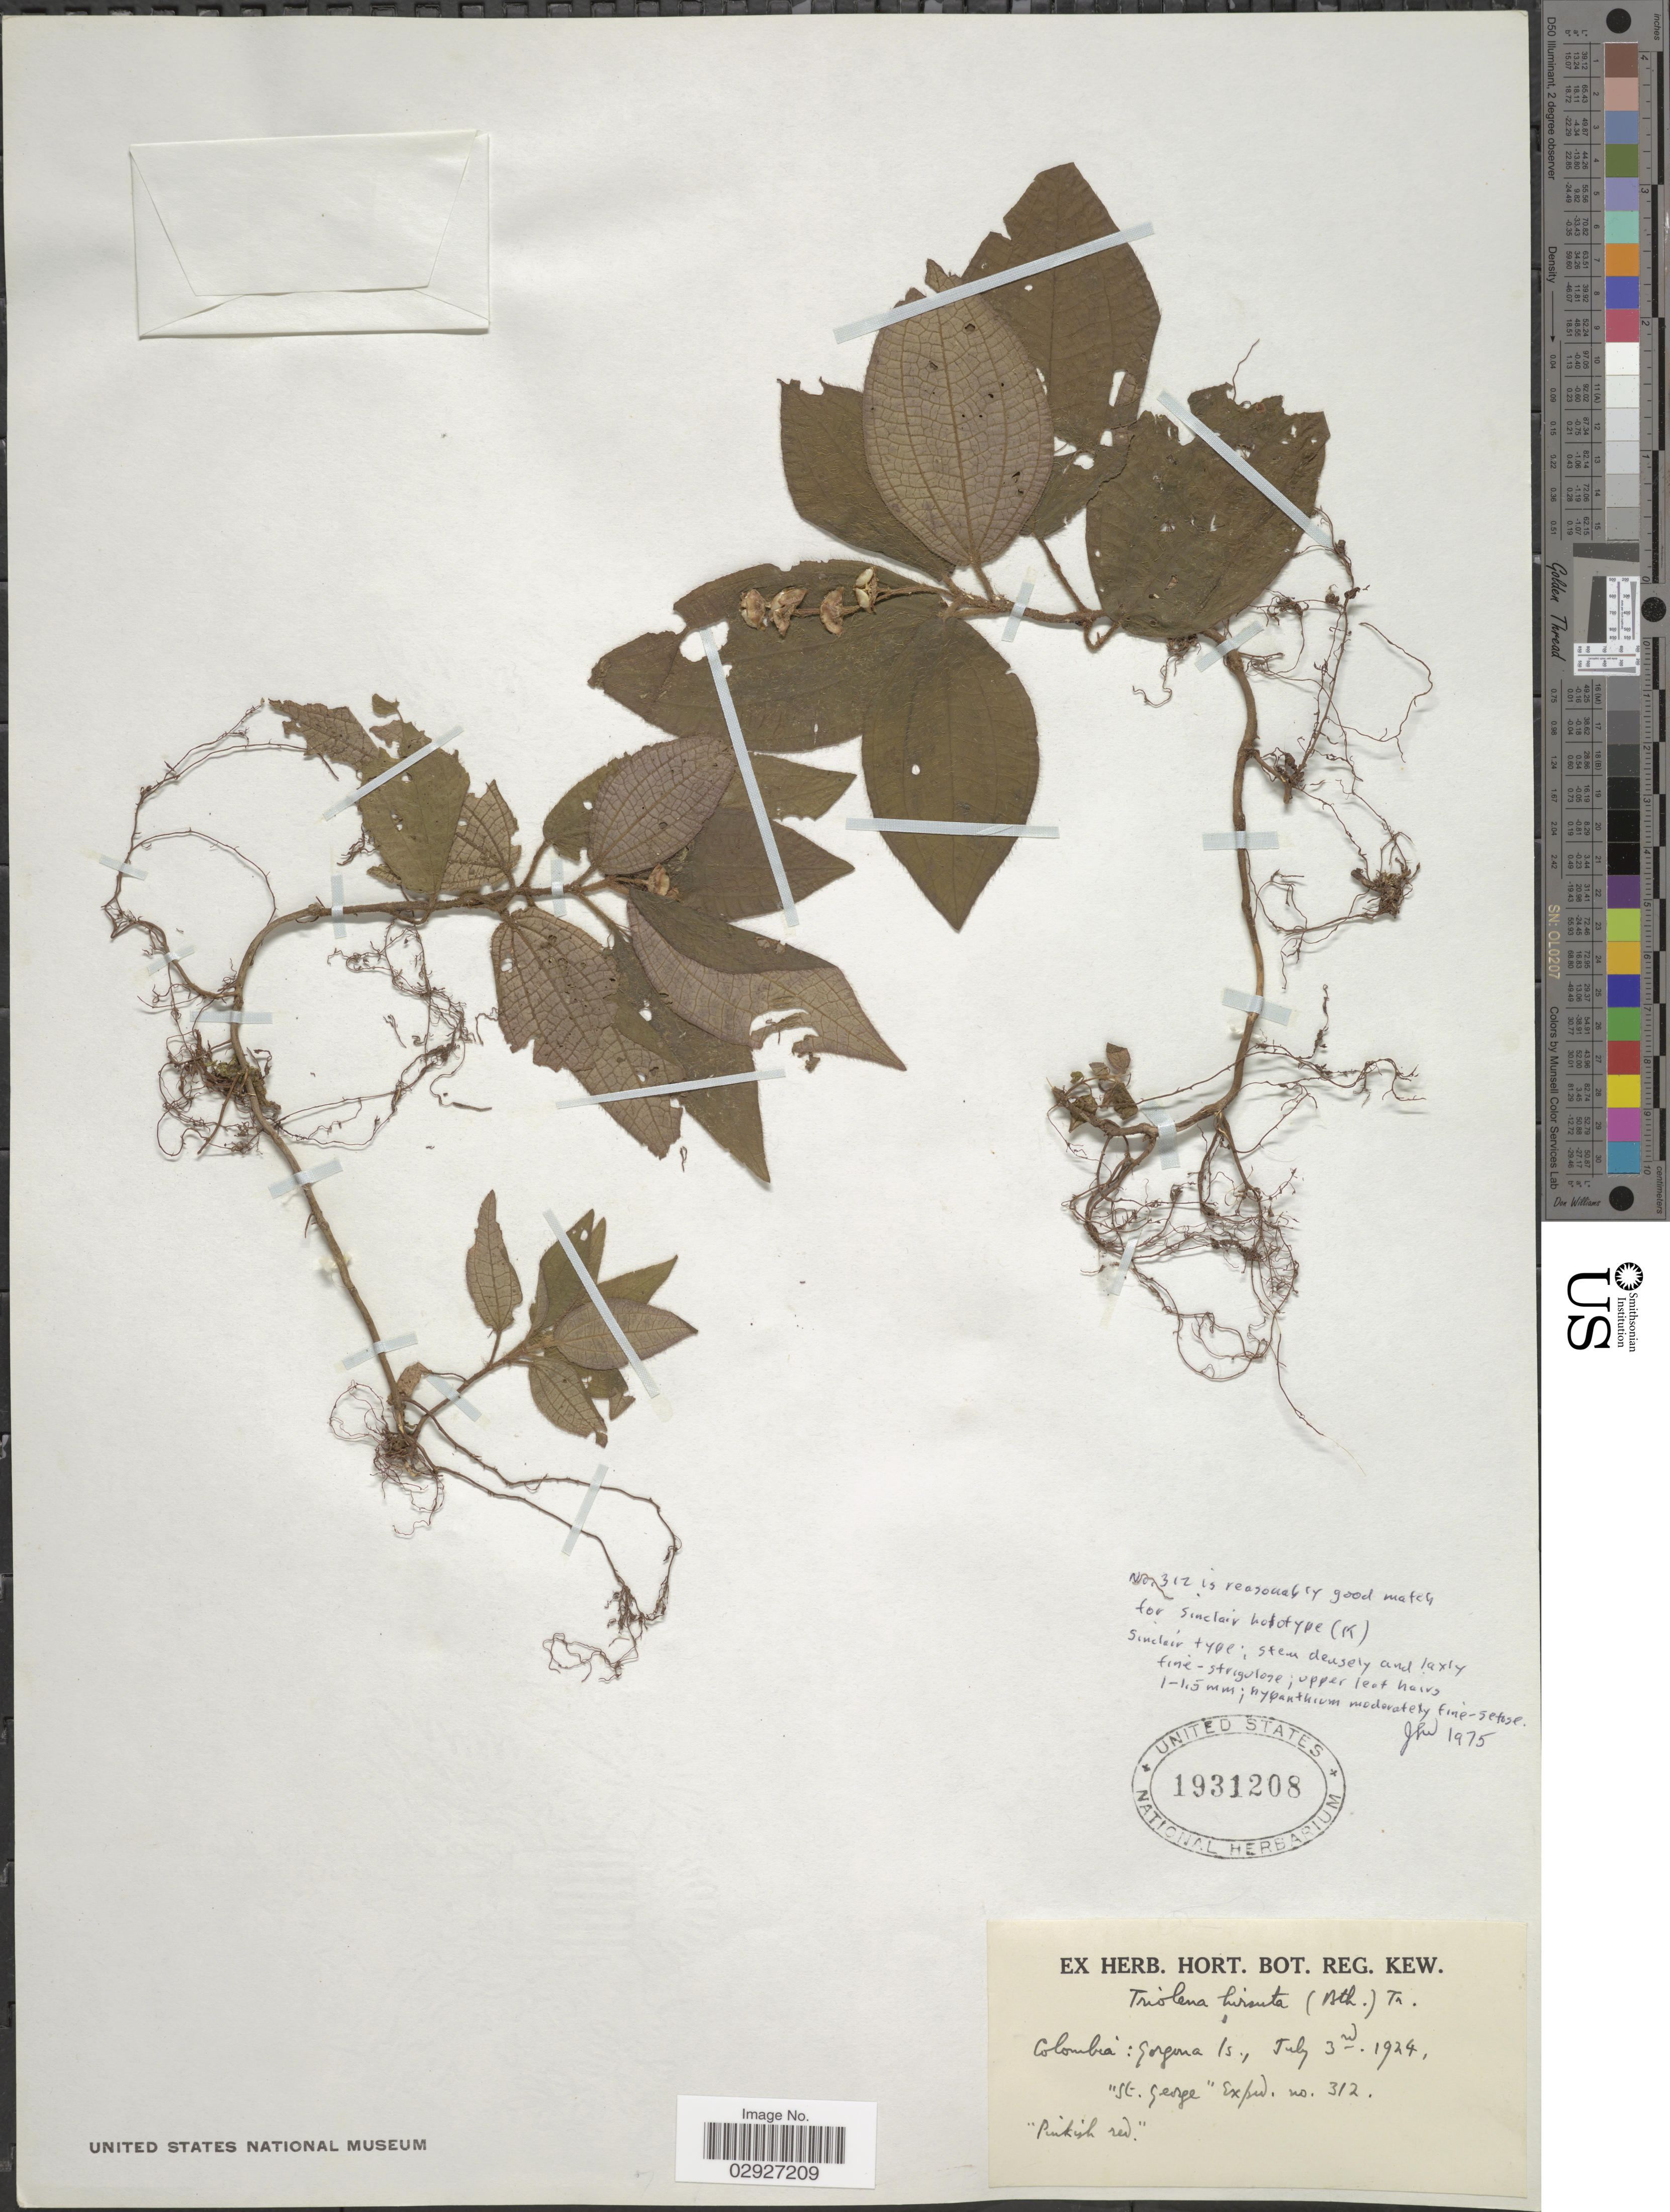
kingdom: Plantae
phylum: Tracheophyta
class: Magnoliopsida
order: Myrtales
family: Melastomataceae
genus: Triolena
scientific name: Triolena hirsuta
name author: (Benth.) Triana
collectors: St. George Exped.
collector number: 312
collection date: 1924-07-03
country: Colombia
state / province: Cauca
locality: Gorgona Is.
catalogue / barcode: US 1931208